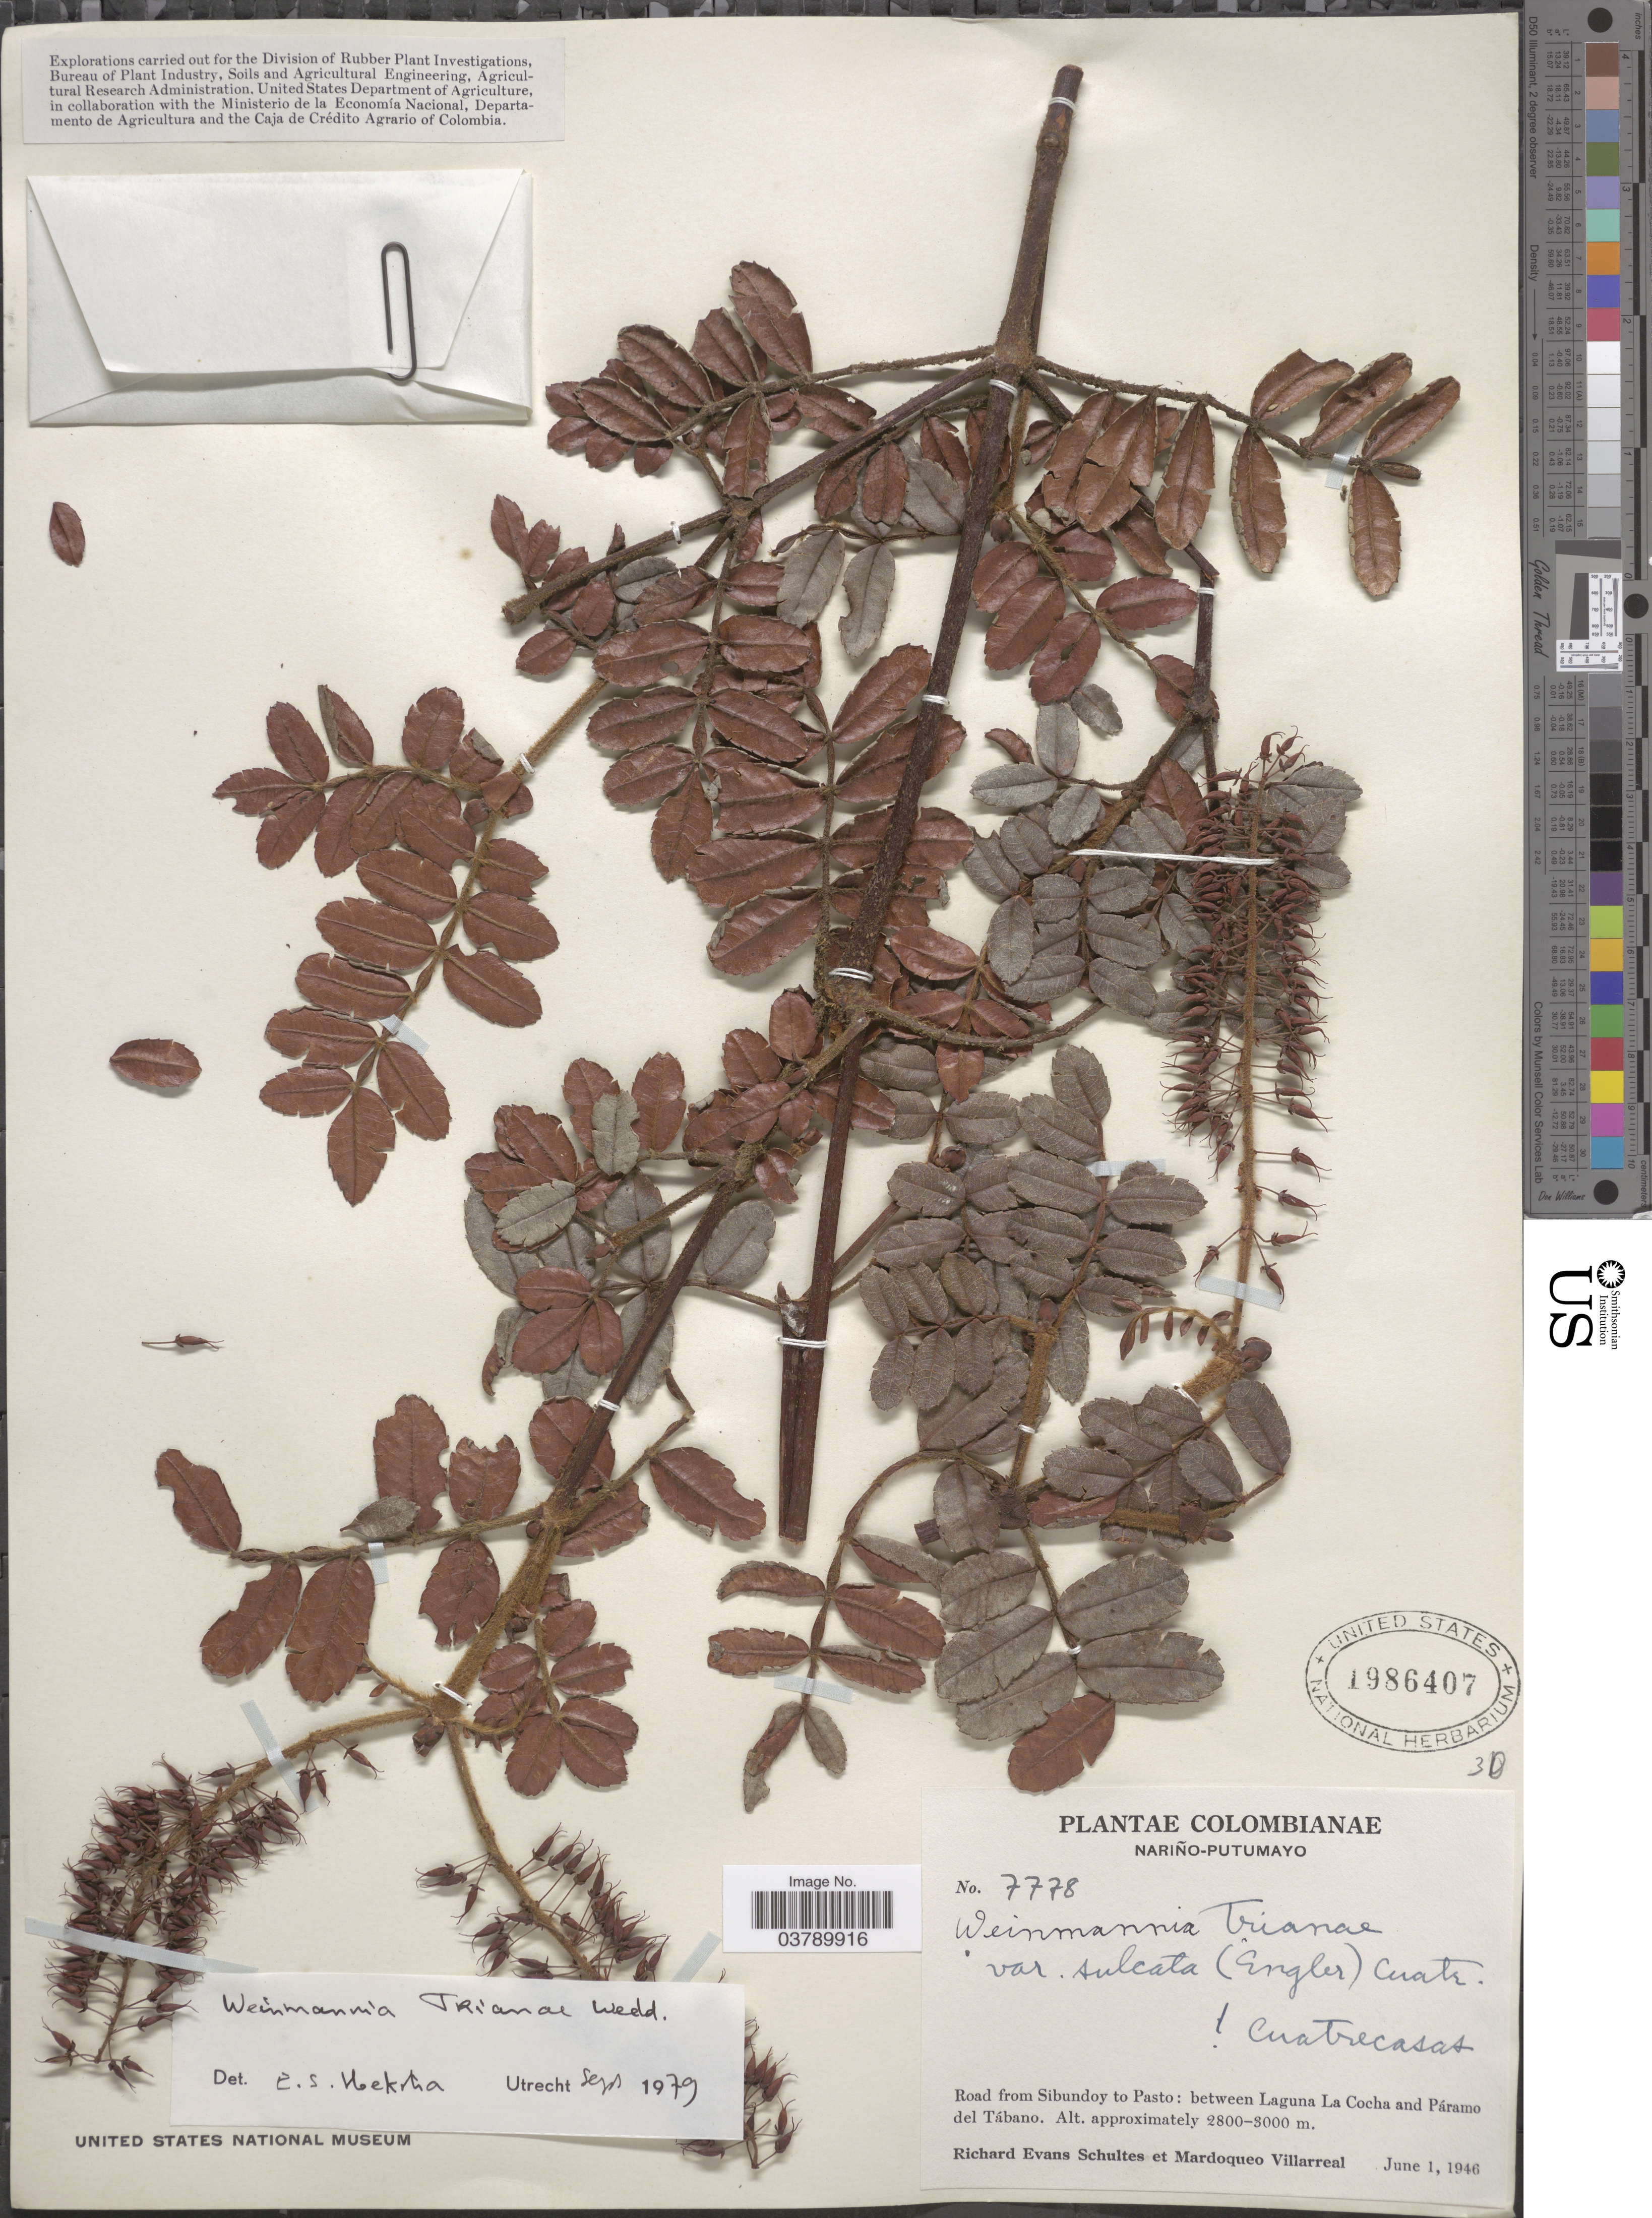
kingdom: Plantae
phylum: Tracheophyta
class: Magnoliopsida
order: Oxalidales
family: Cunoniaceae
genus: Weinmannia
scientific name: Weinmannia trianaea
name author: Wedd.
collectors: R. E. Schultes & M. Villarreal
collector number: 7778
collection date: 1946-06-01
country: Colombia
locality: Nariño-Putumayo. Road Sibundoy to Pasto: between Laguna La Cocha and Páramo del Tábano.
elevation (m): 2800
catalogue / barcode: US 1986407